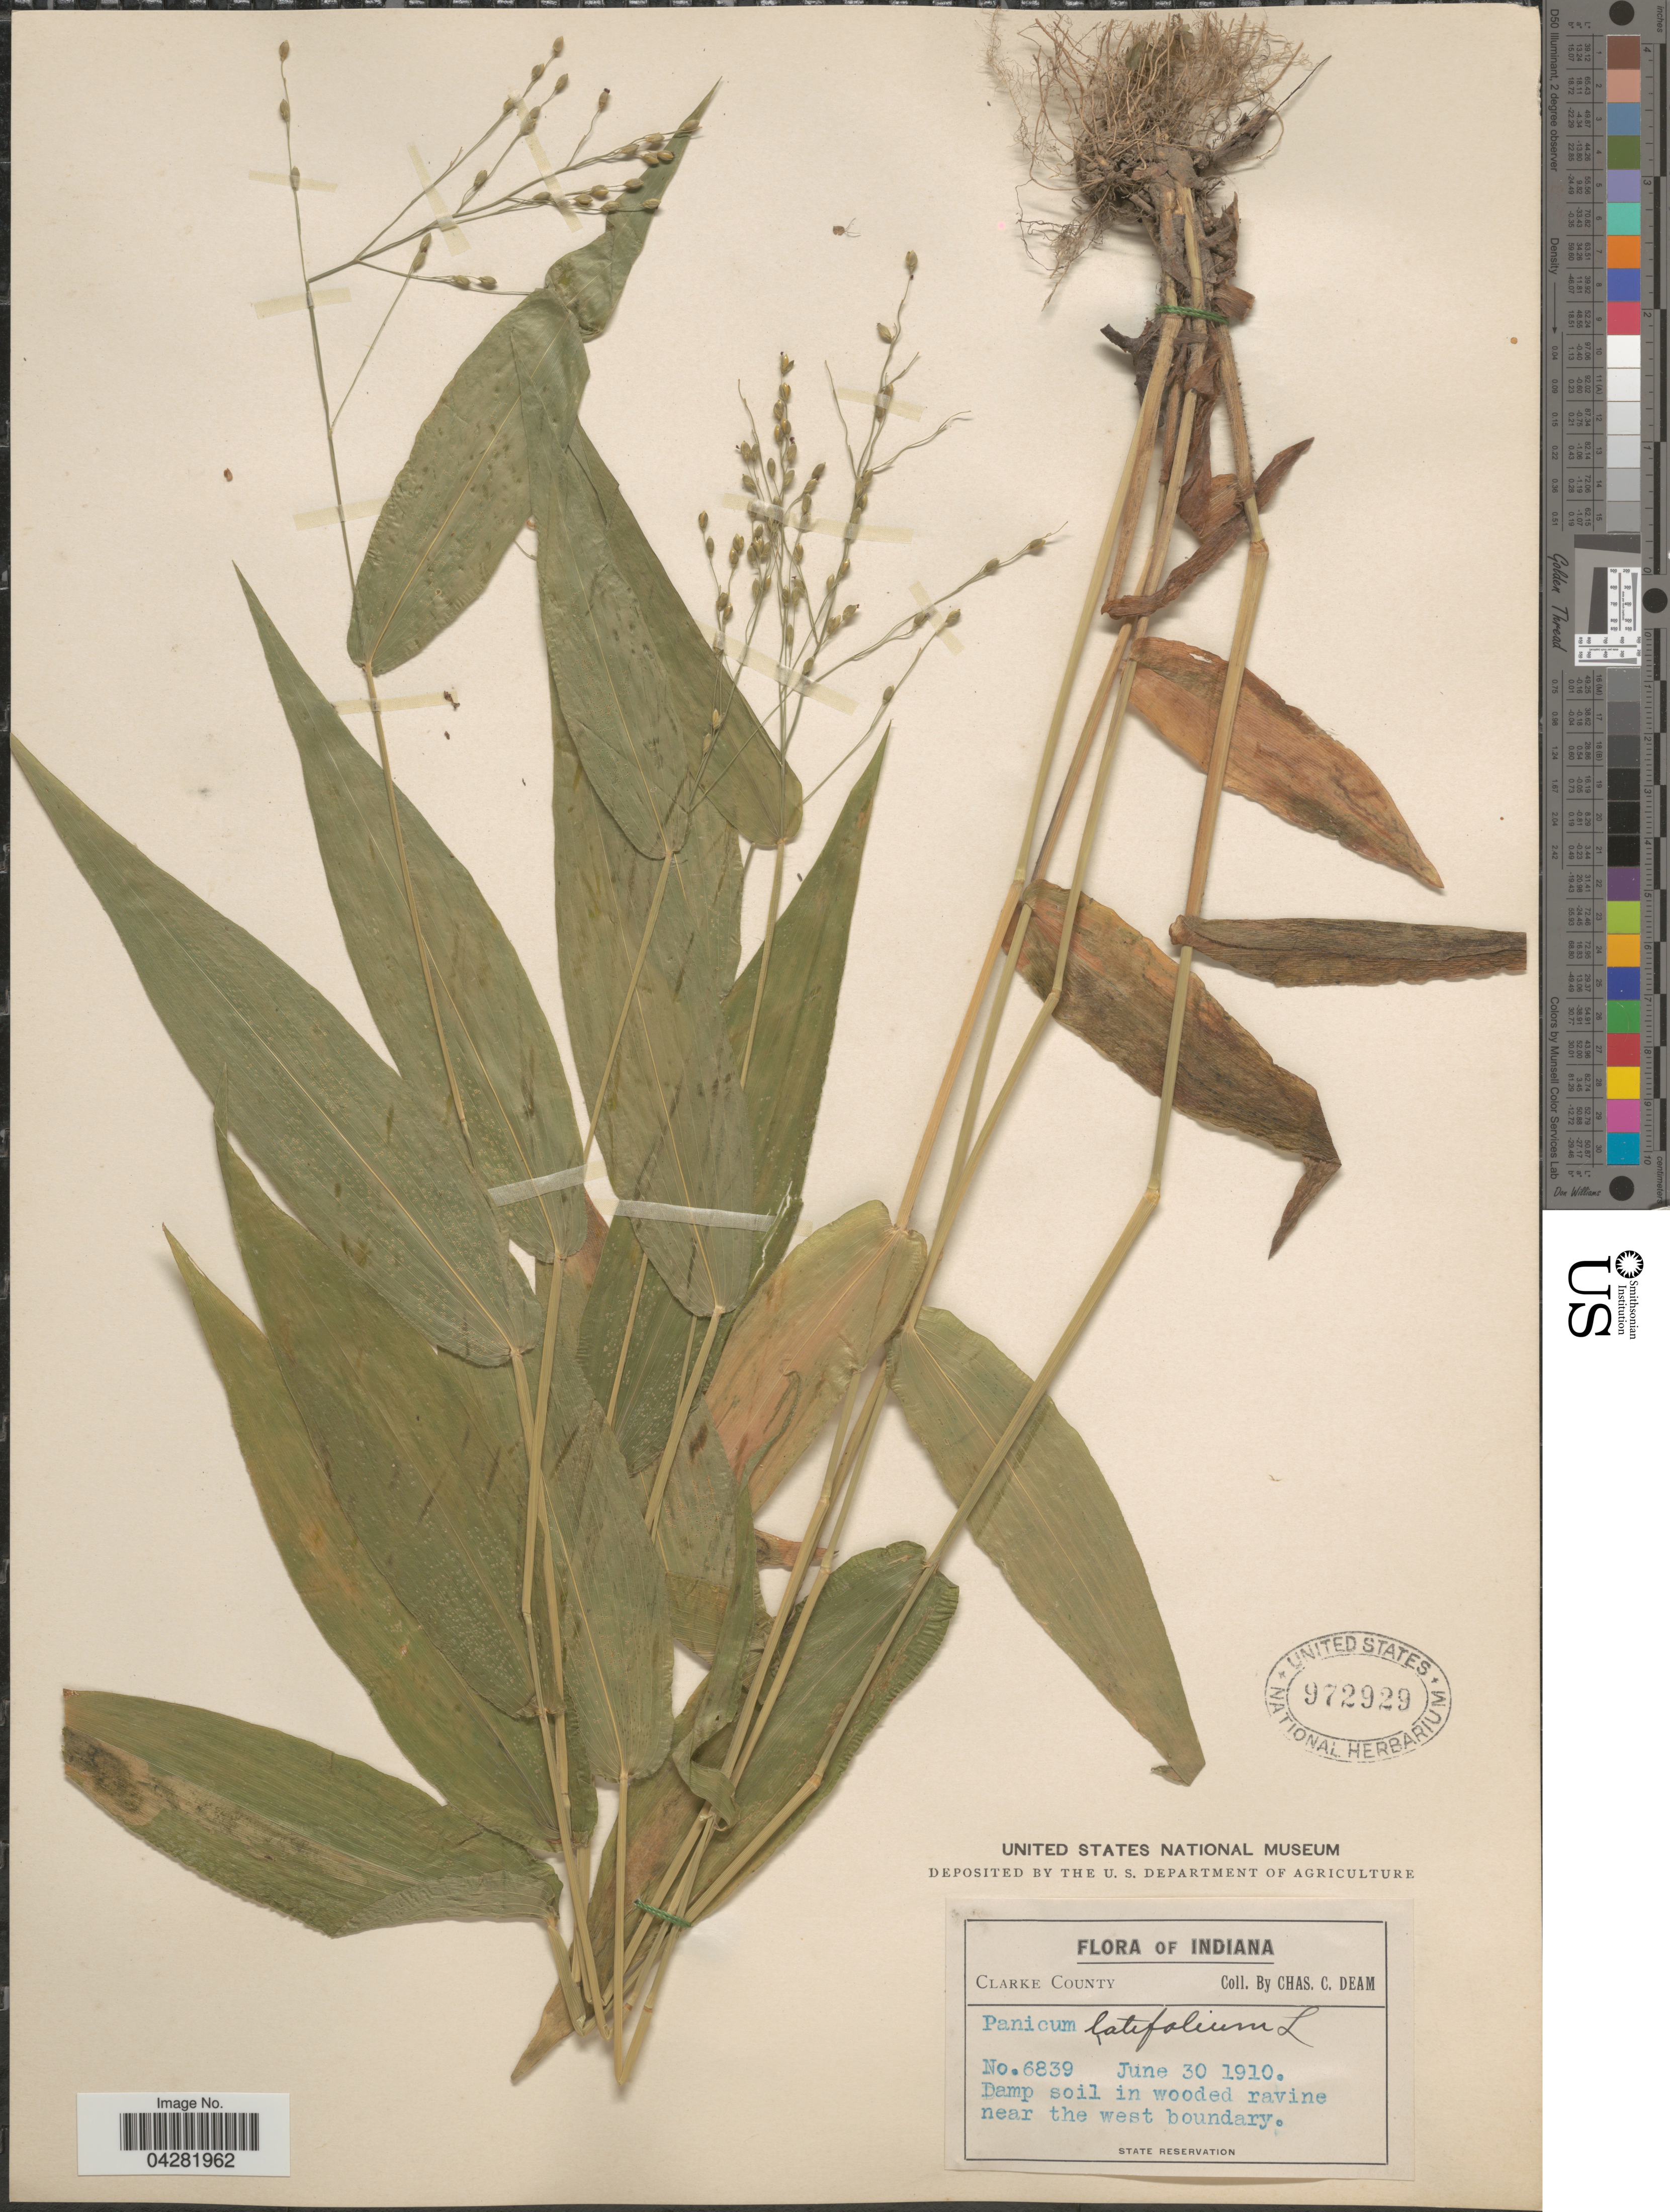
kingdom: Plantae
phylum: Tracheophyta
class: Liliopsida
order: Poales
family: Poaceae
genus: Dichanthelium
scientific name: Dichanthelium latifolium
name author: (L.) Harvill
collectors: C. C. Deam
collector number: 6839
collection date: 1910-06-30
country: United States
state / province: Indiana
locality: Clarke County. Near the west boundary. State Reservation [unsure placement].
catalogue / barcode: US 972929